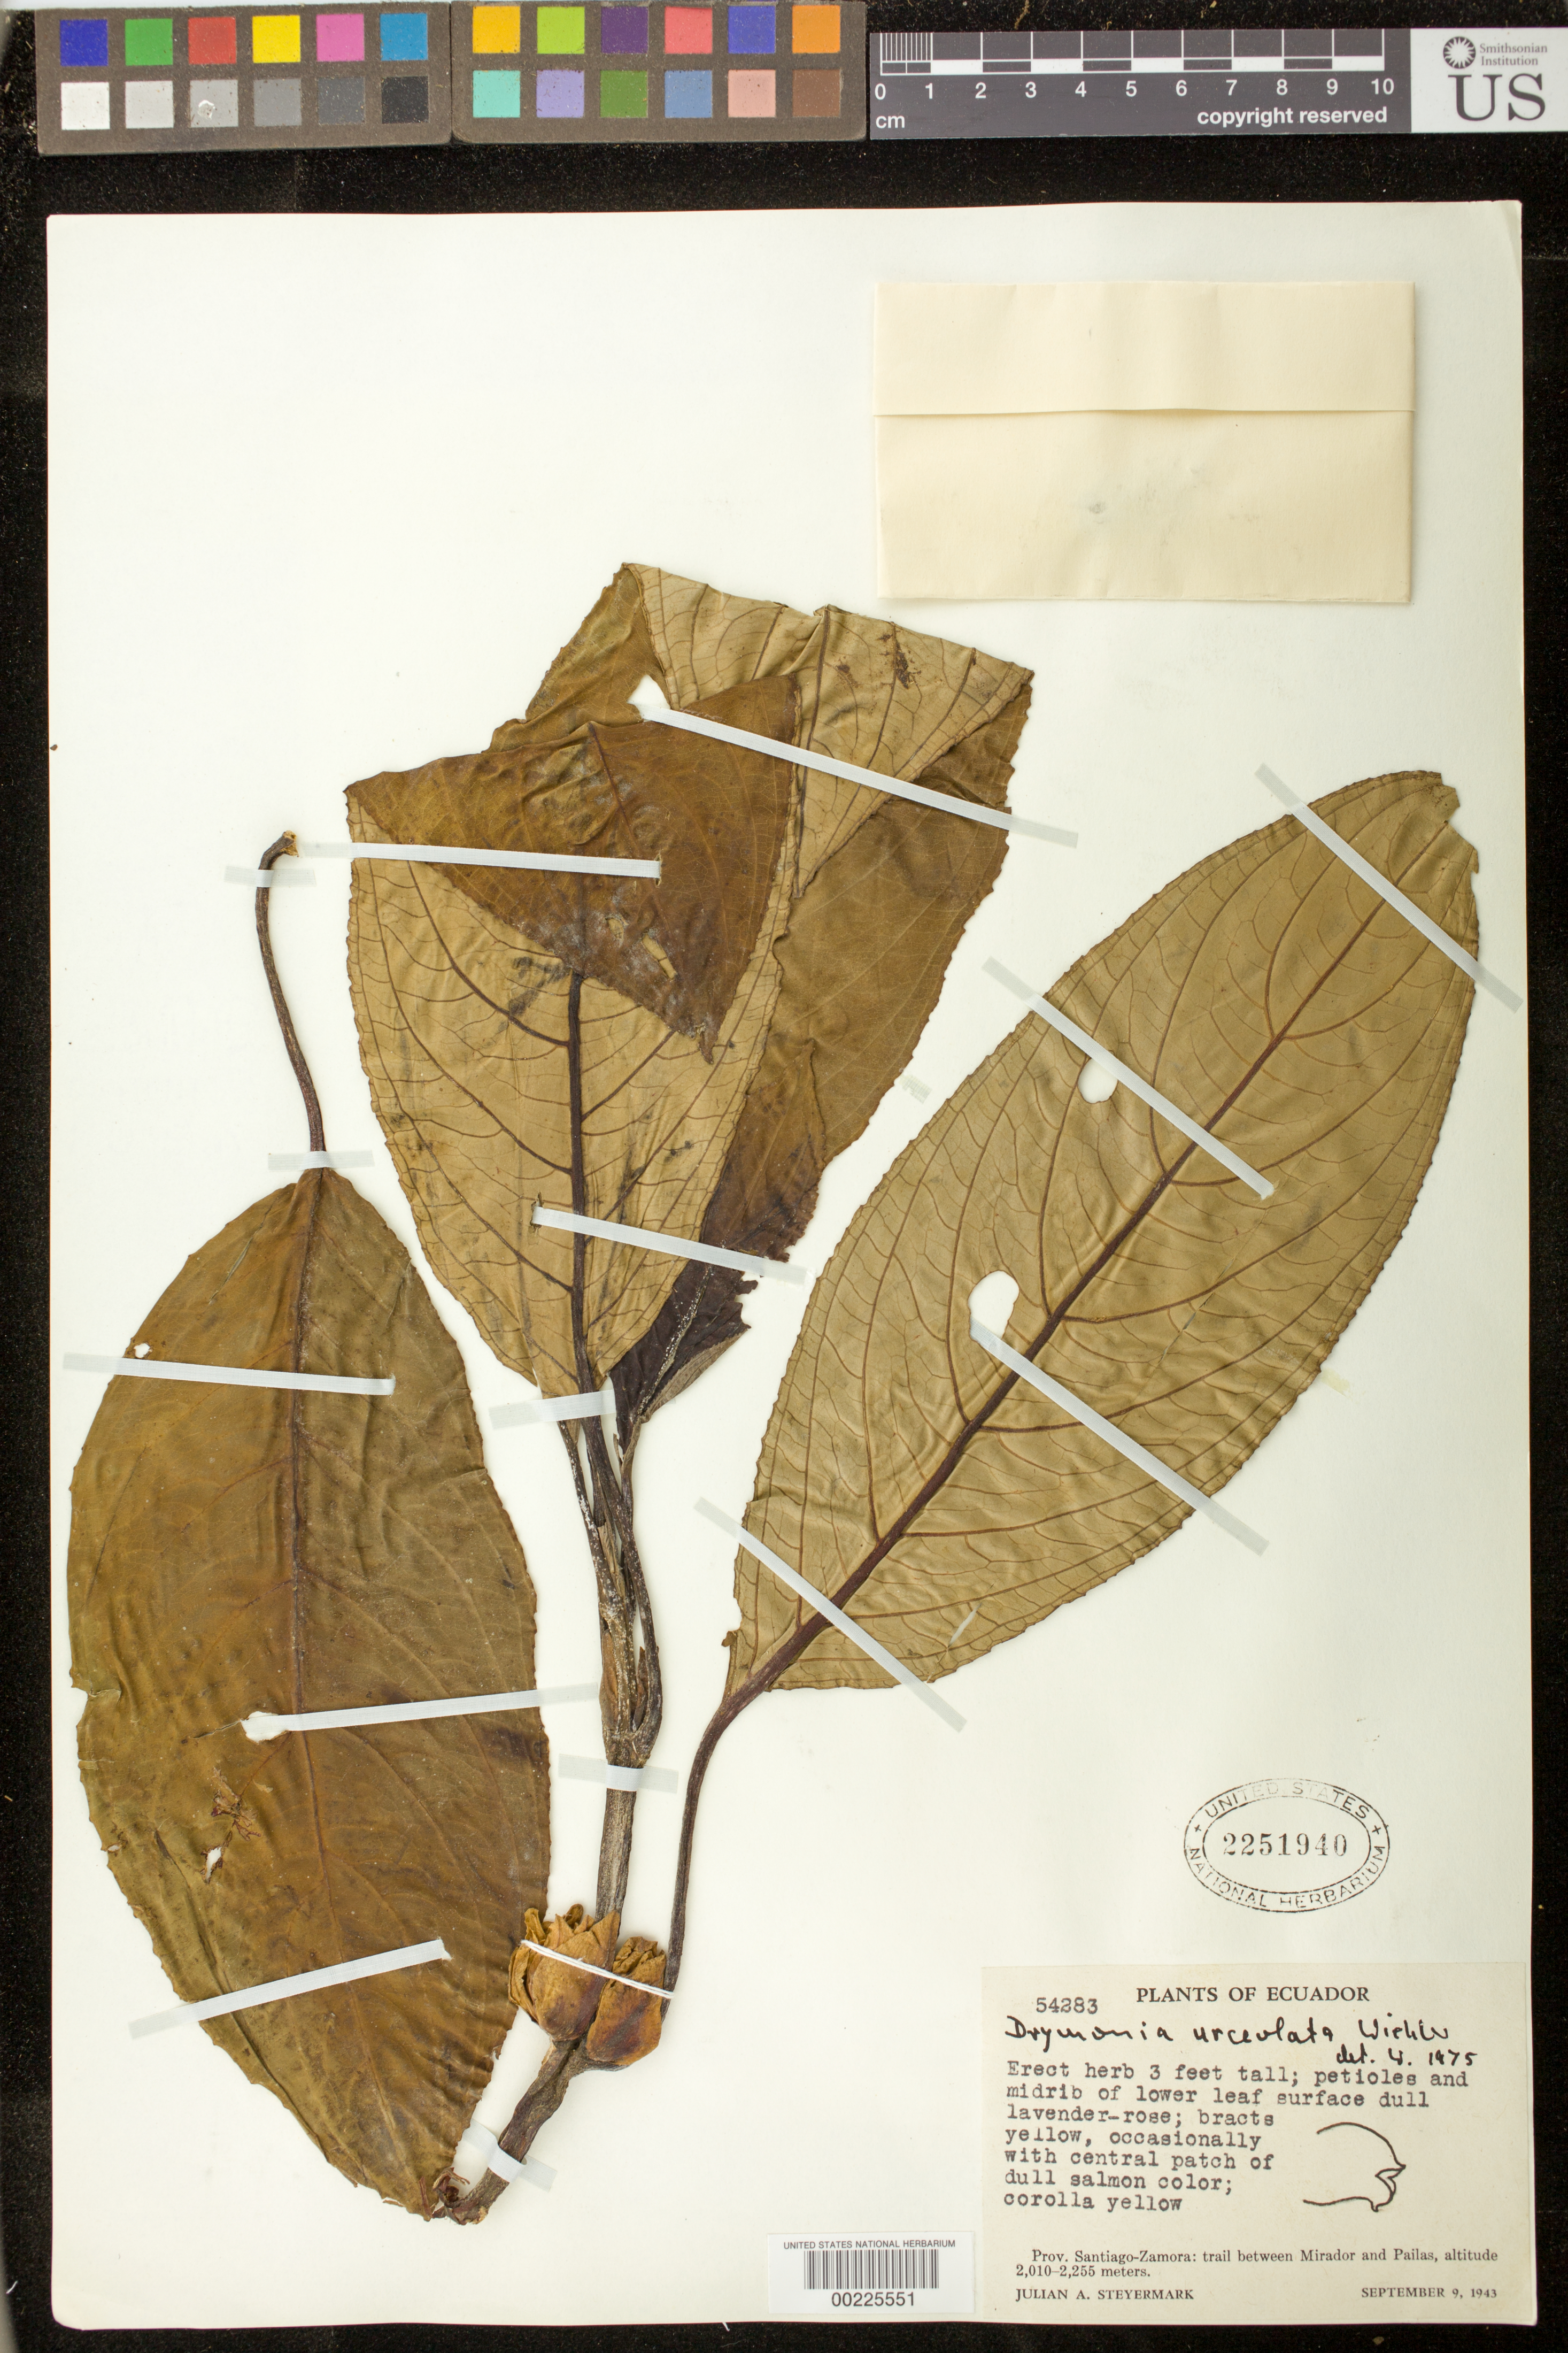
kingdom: Plantae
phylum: Tracheophyta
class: Magnoliopsida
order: Lamiales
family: Gesneriaceae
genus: Drymonia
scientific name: Drymonia urceolata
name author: Wiehler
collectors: J. Steyermark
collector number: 54283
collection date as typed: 09 Sep 1943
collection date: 1943-09-09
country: Ecuador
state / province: Zamora-Chinchipe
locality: Trail between Mirador and Pailas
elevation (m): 2010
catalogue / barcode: US 2251940